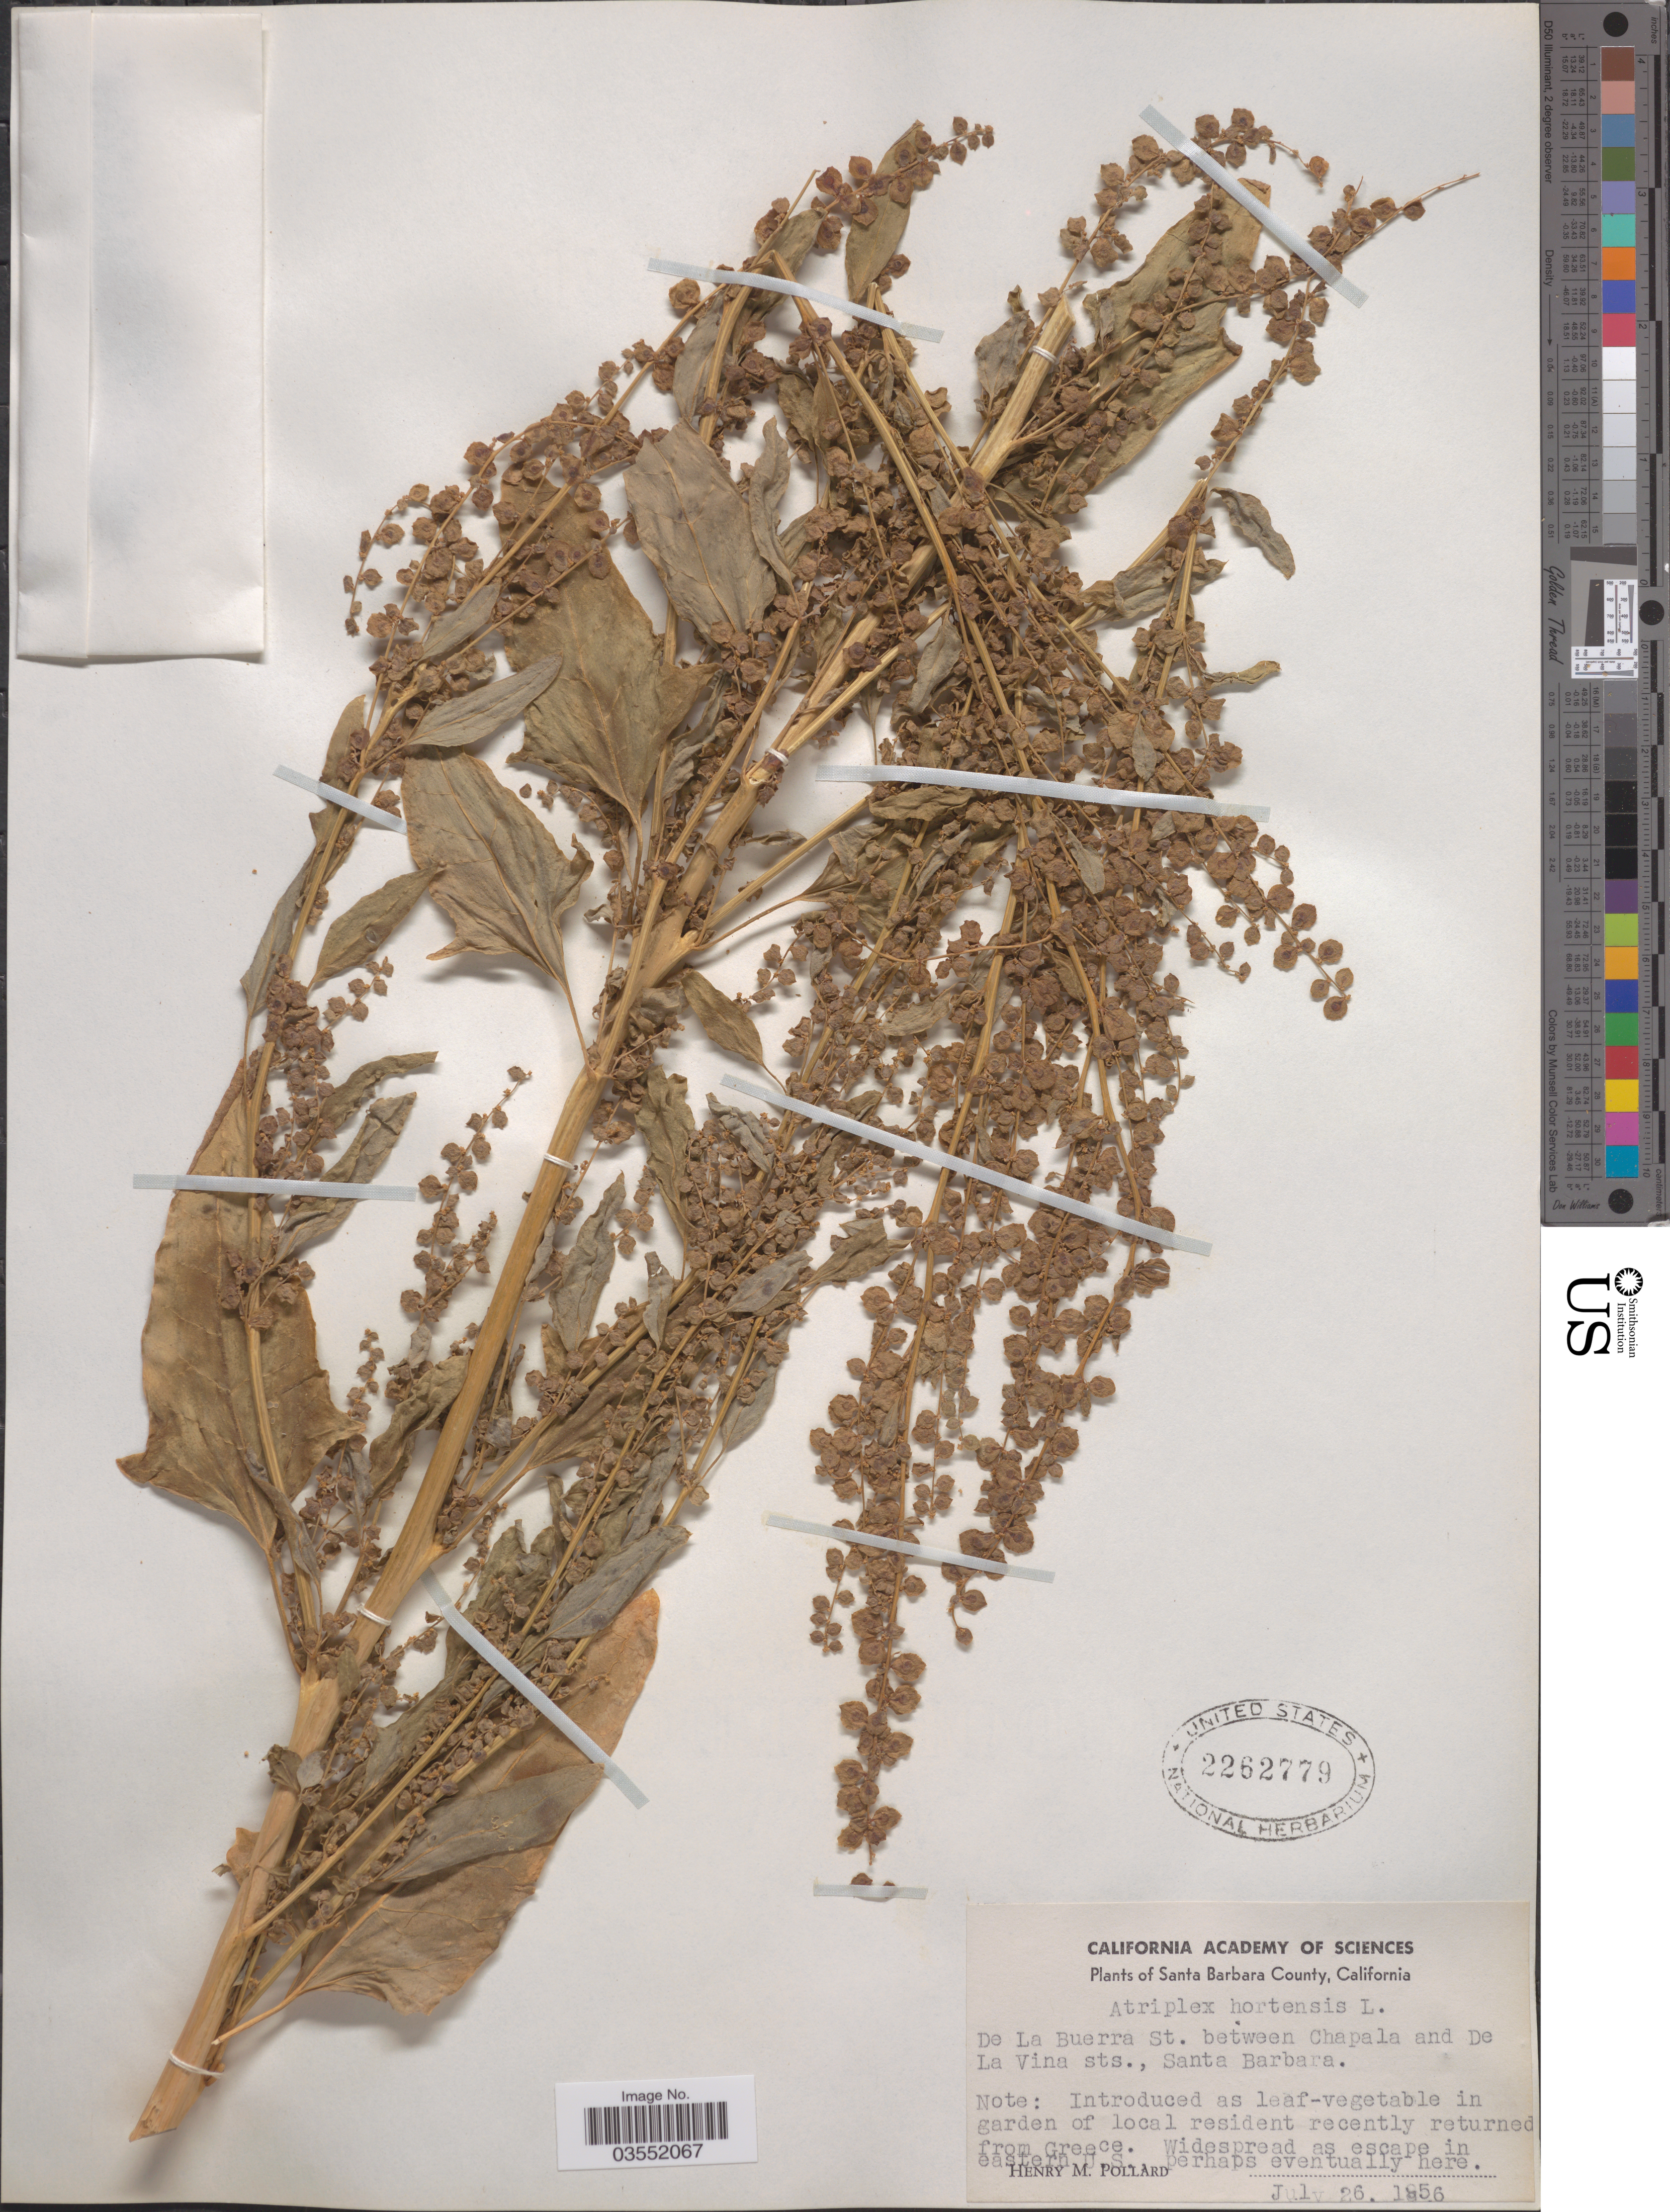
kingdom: Plantae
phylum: Tracheophyta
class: Magnoliopsida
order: Caryophyllales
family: Amaranthaceae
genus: Atriplex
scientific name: Atriplex hortensis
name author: L.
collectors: H. M. Pollard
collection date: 1956-07-26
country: United States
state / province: California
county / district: Santa Barbara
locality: Santa Barbara County. De La Buerra St. between Chapala and De La Vine Sts., Santa Barbara.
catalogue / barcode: US 2262779